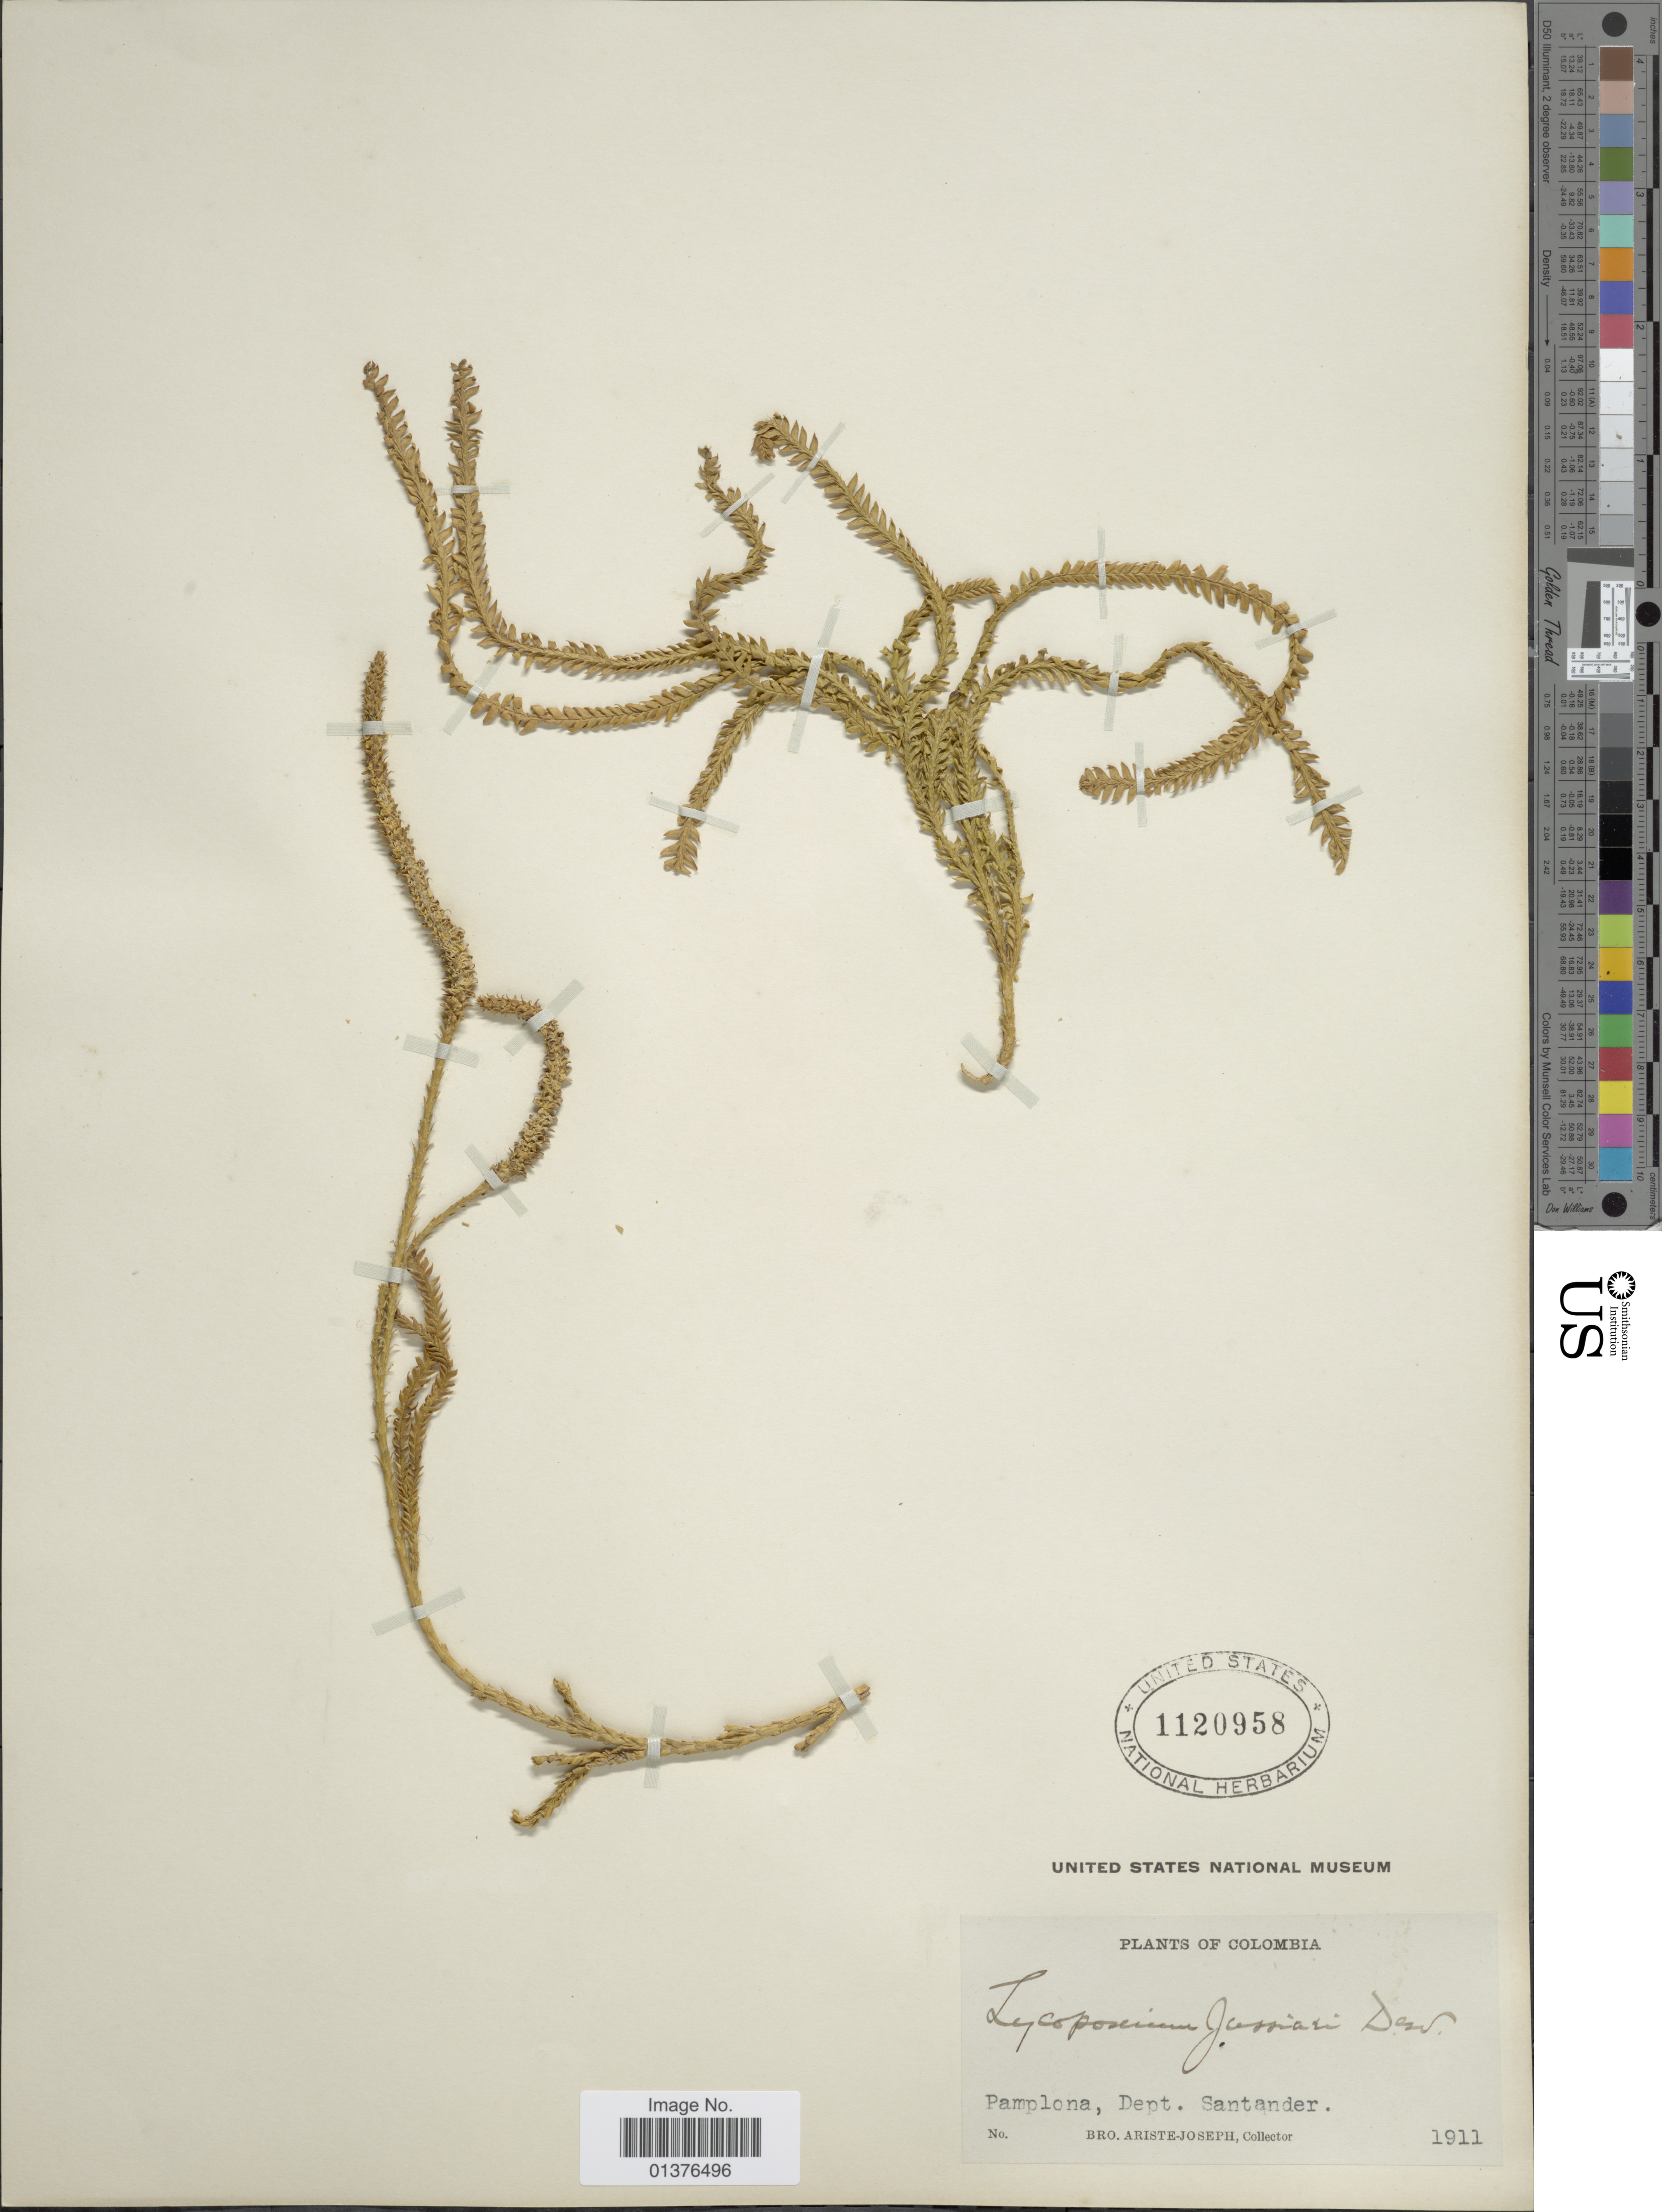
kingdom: Plantae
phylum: Tracheophyta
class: Lycopodiopsida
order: Lycopodiales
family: Lycopodiaceae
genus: Diphasium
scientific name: Diphasium jussiaei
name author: (Desv.) C. Presl ex Rothm.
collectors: Bro. Ariste-Joseph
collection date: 1911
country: Colombia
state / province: Santander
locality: Pamplona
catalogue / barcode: US 1120958